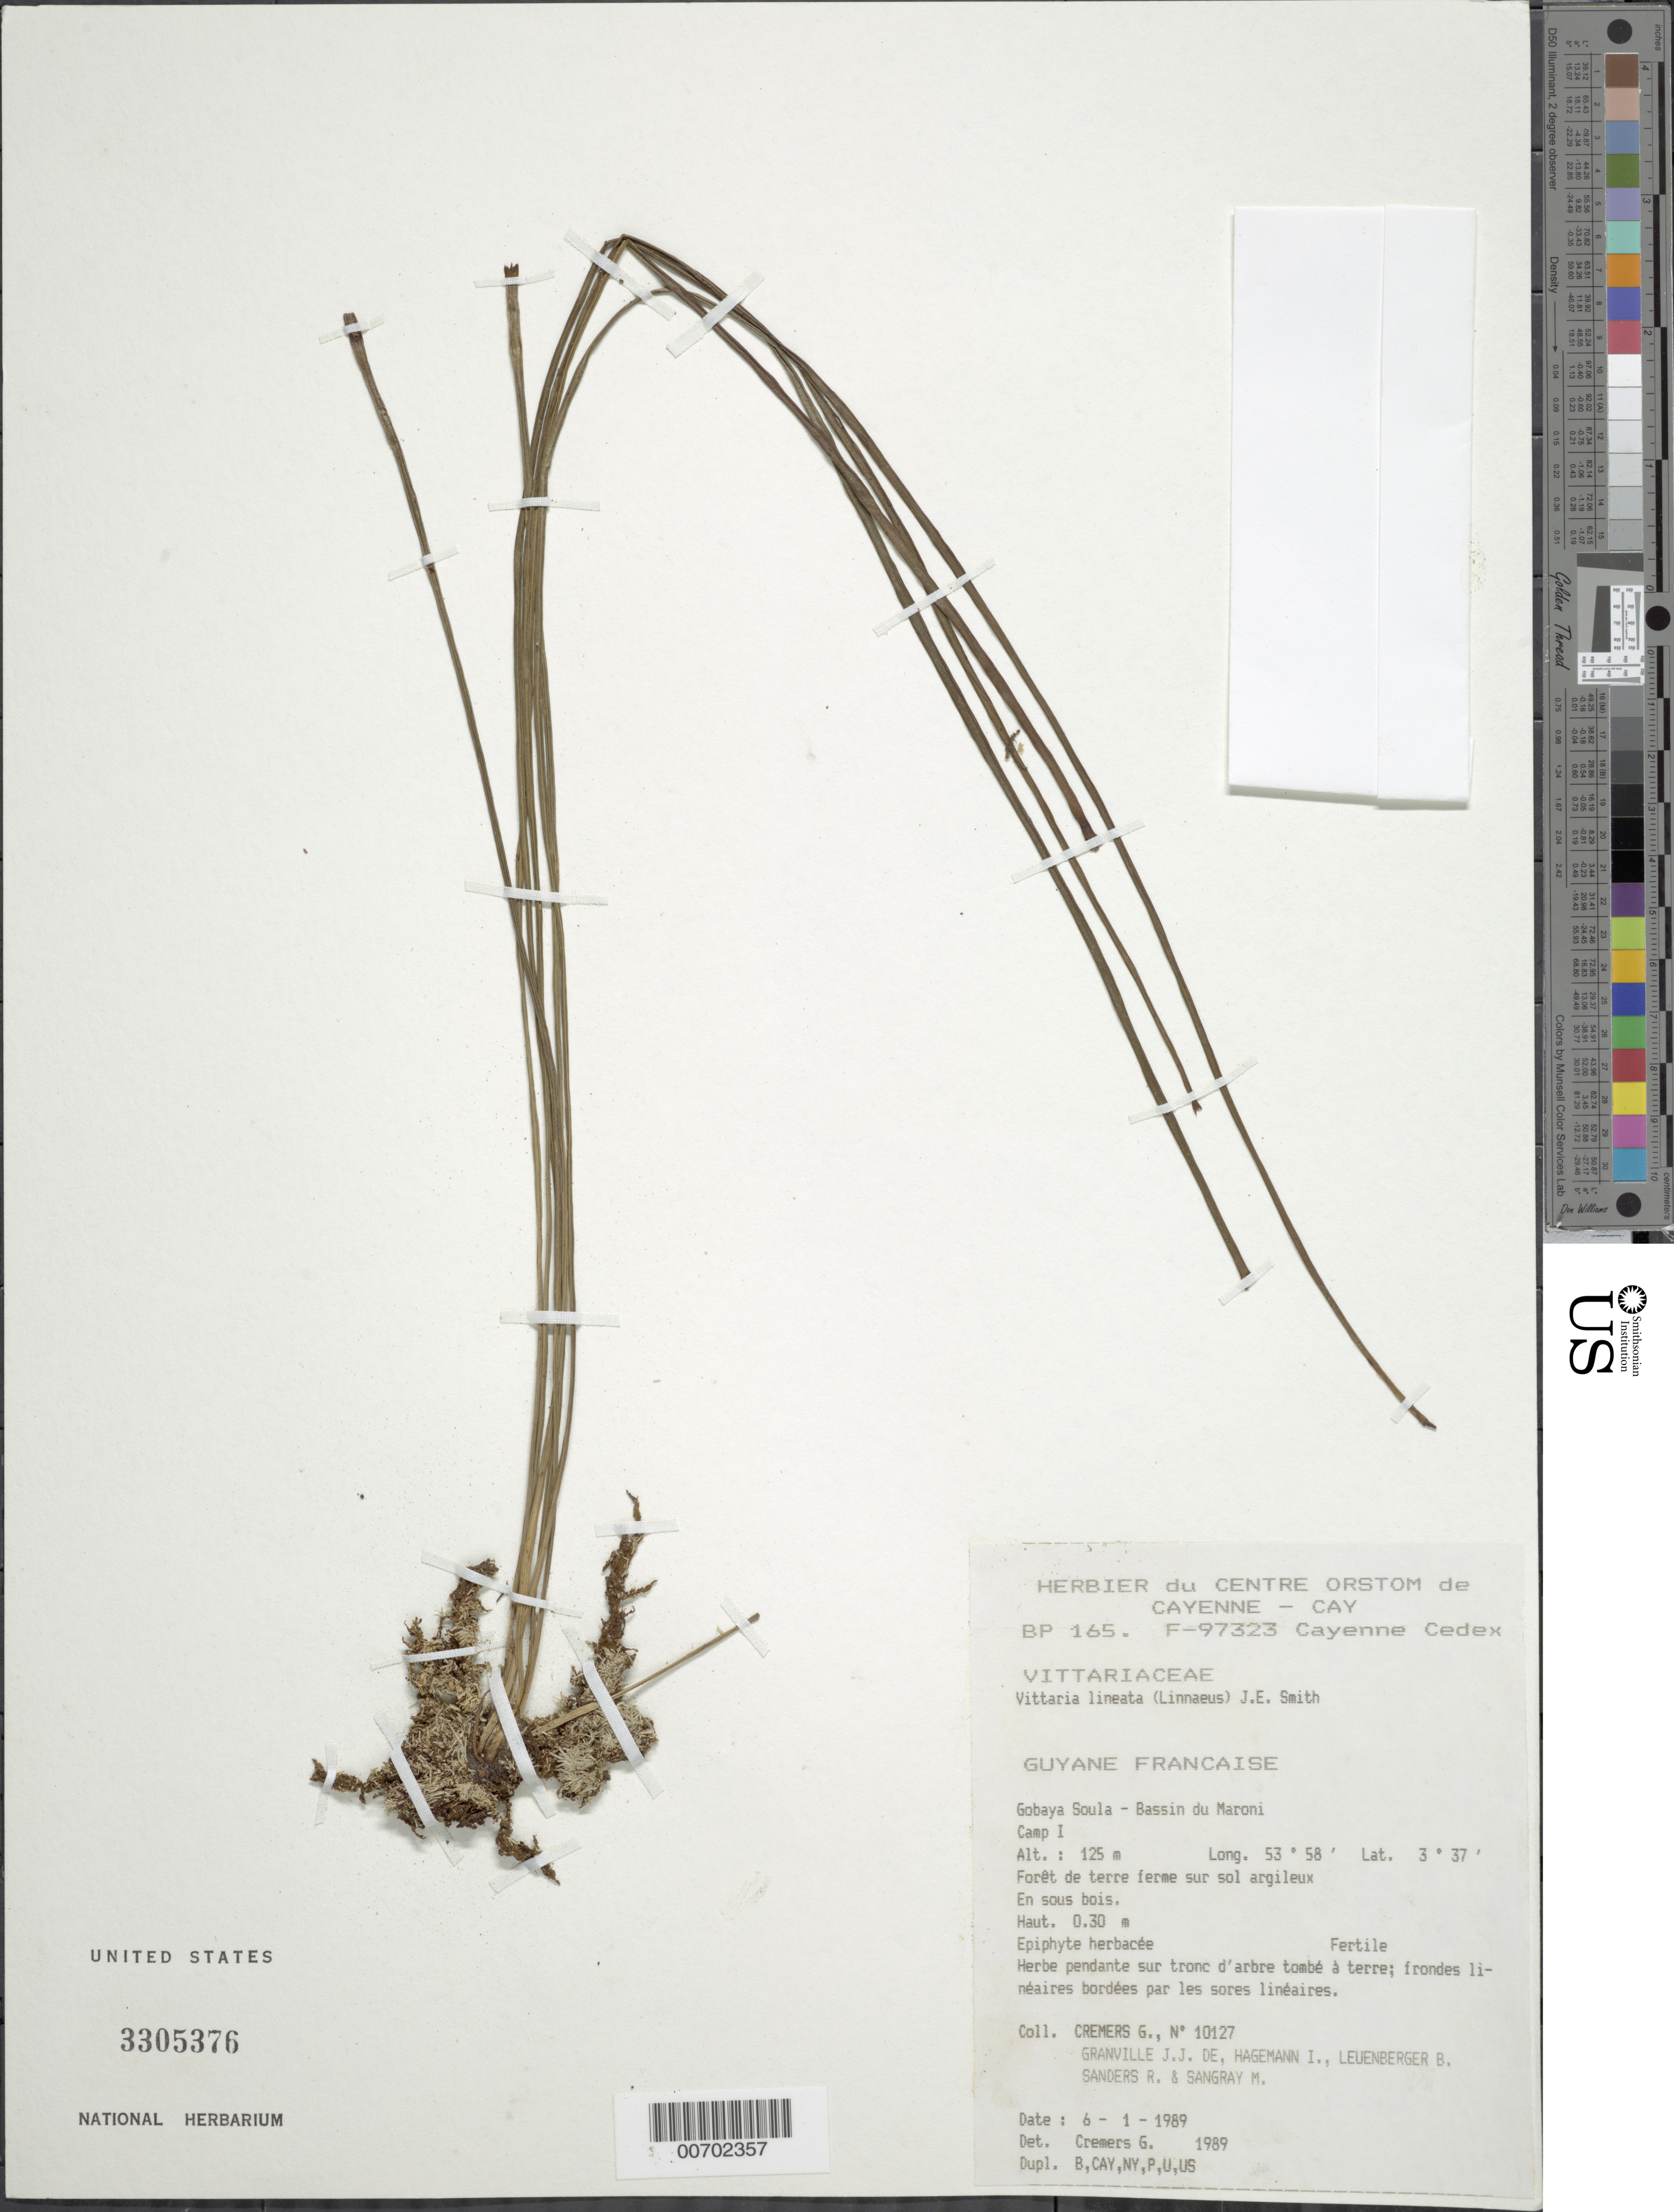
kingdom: Plantae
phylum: Tracheophyta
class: Polypodiopsida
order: Polypodiales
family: Pteridaceae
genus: Vittaria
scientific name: Vittaria lineata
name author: (L.) Sm.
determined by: Cremers, Georges A.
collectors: G. Cremers et al.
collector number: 10127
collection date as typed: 6-Jan-89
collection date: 1989-01-06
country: French Guiana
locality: Gobaya Soula, Bassin du Maroni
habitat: Forest on terra firma; clay soil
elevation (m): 125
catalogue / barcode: US 3305376